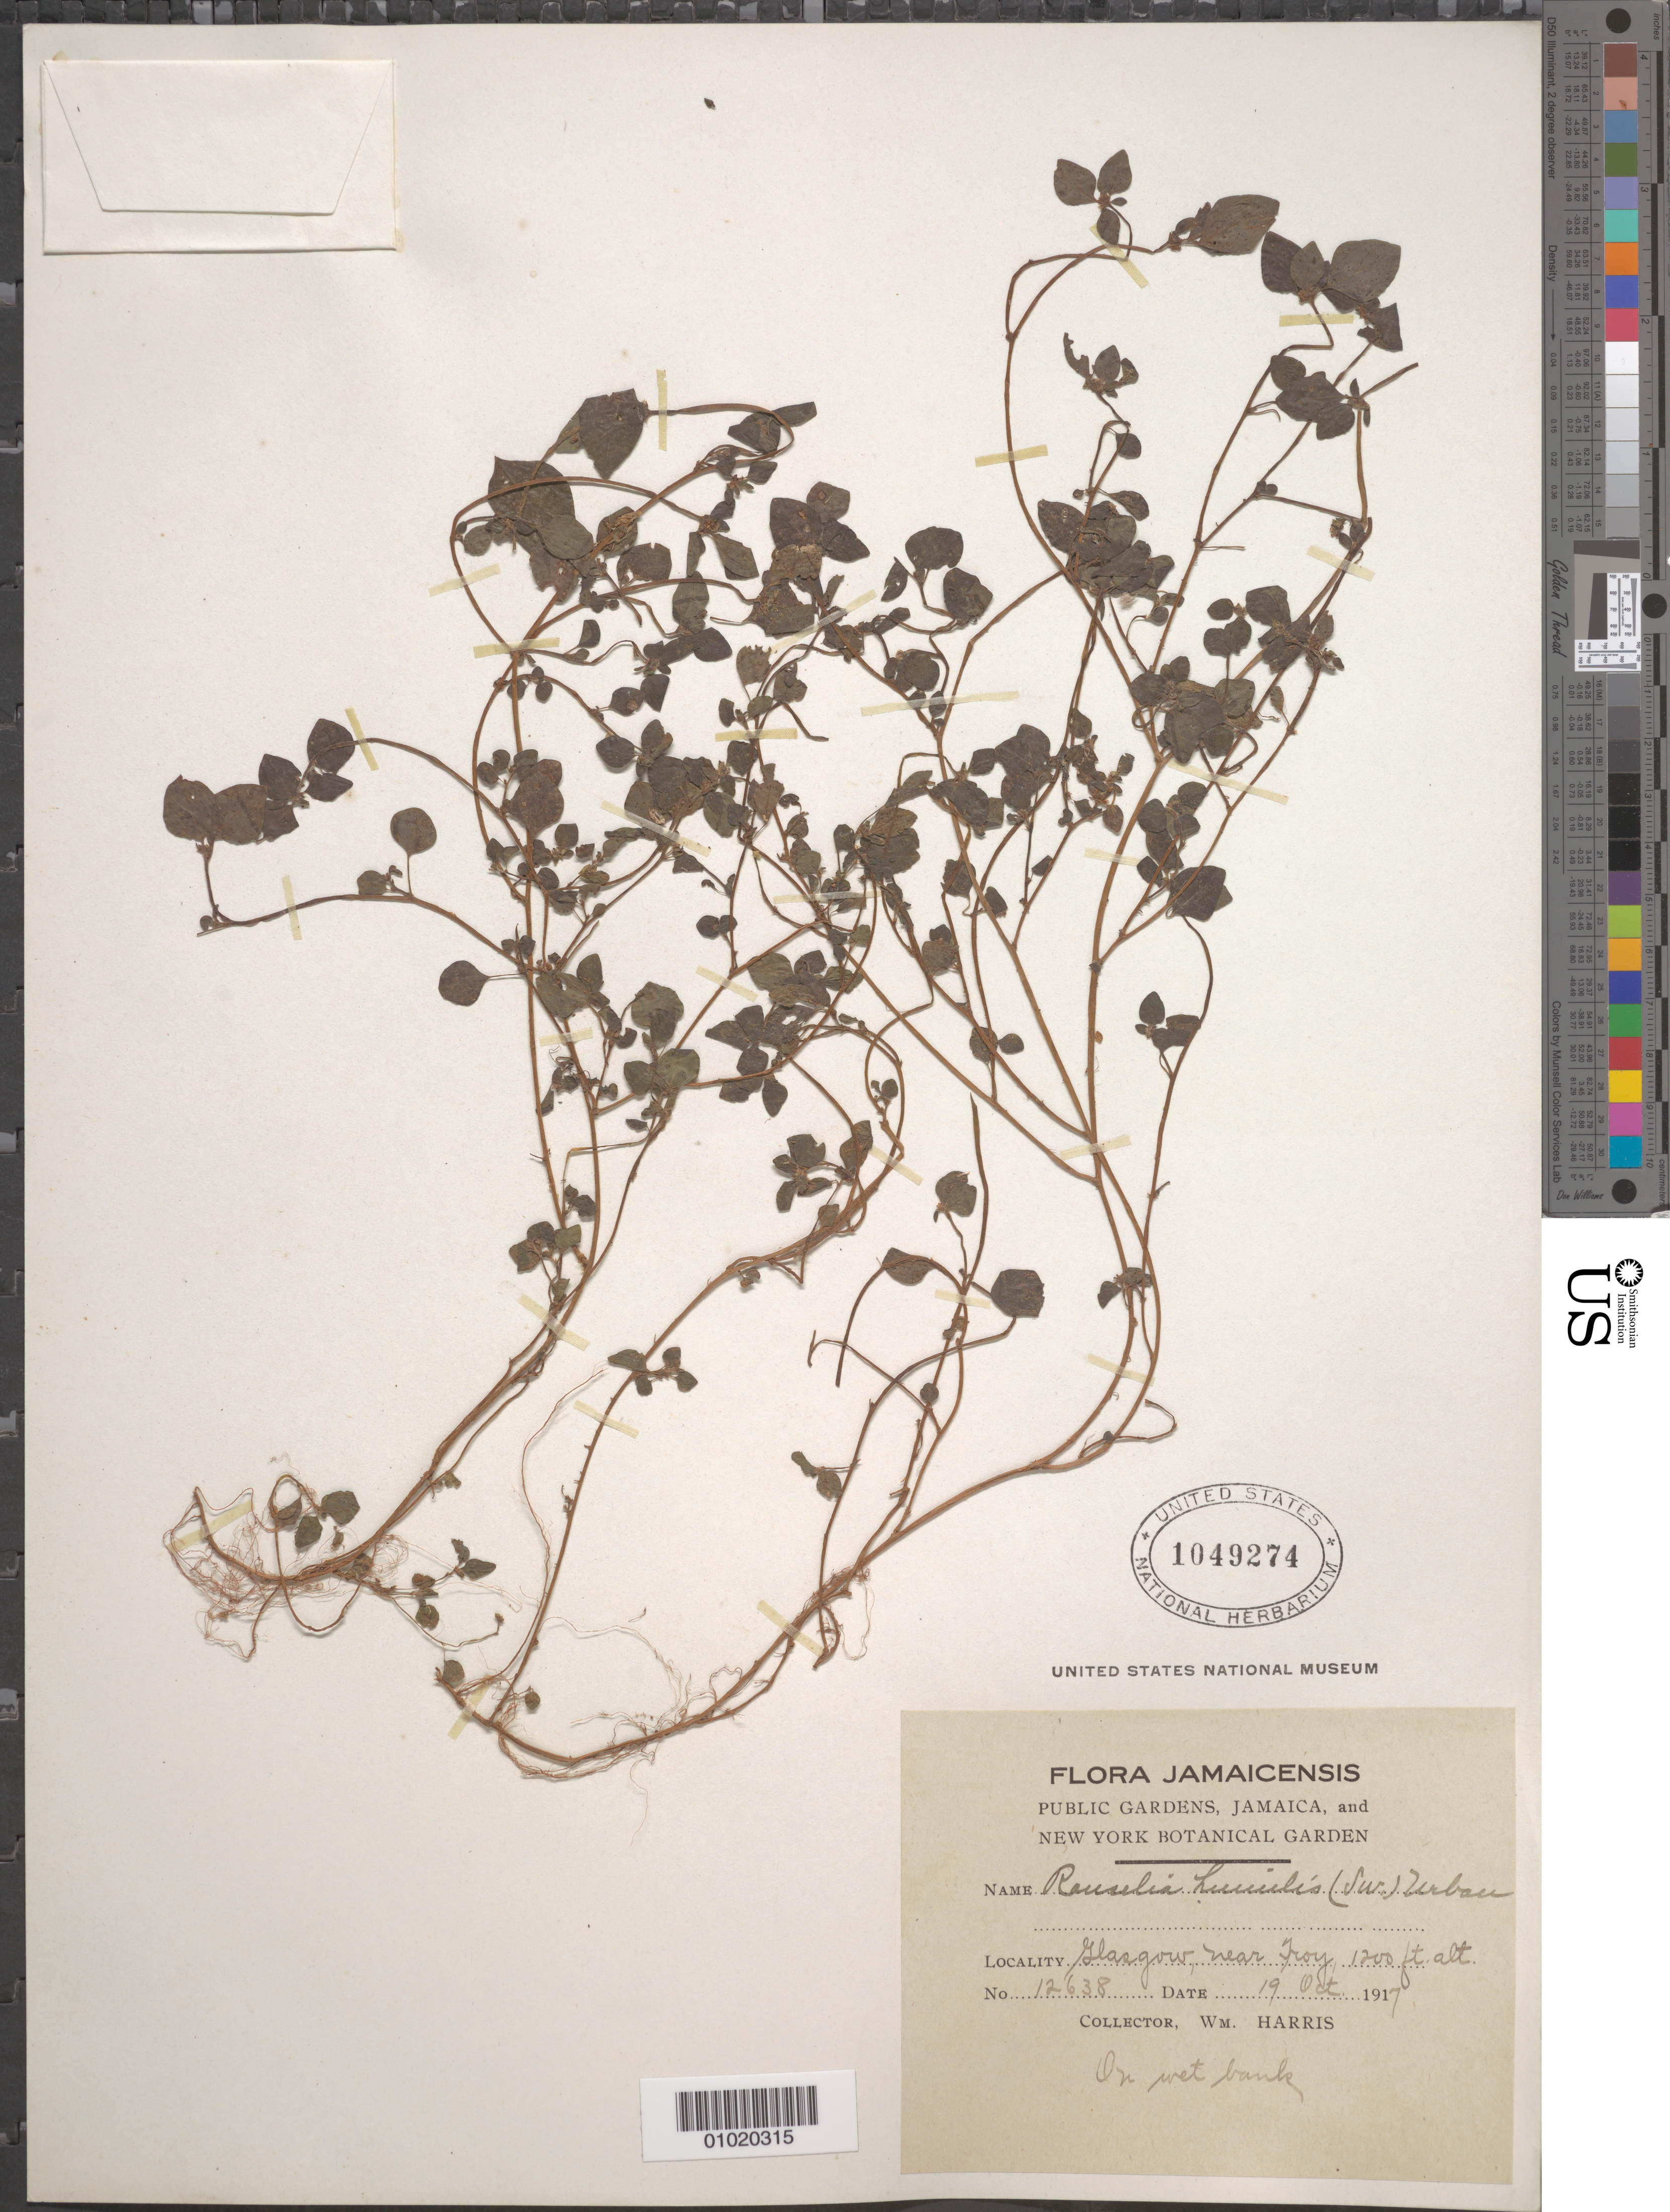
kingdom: Plantae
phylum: Tracheophyta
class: Magnoliopsida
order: Rosales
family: Urticaceae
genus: Rousselia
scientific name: Rousselia humilis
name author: (Sw.) Urb.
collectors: W. Harris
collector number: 12638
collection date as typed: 19 Oct 1917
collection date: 1917-10-19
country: Jamaica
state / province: Trelawny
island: Jamaica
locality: Glasgow, near Troy. On wet bank.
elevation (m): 366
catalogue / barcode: US 1049274